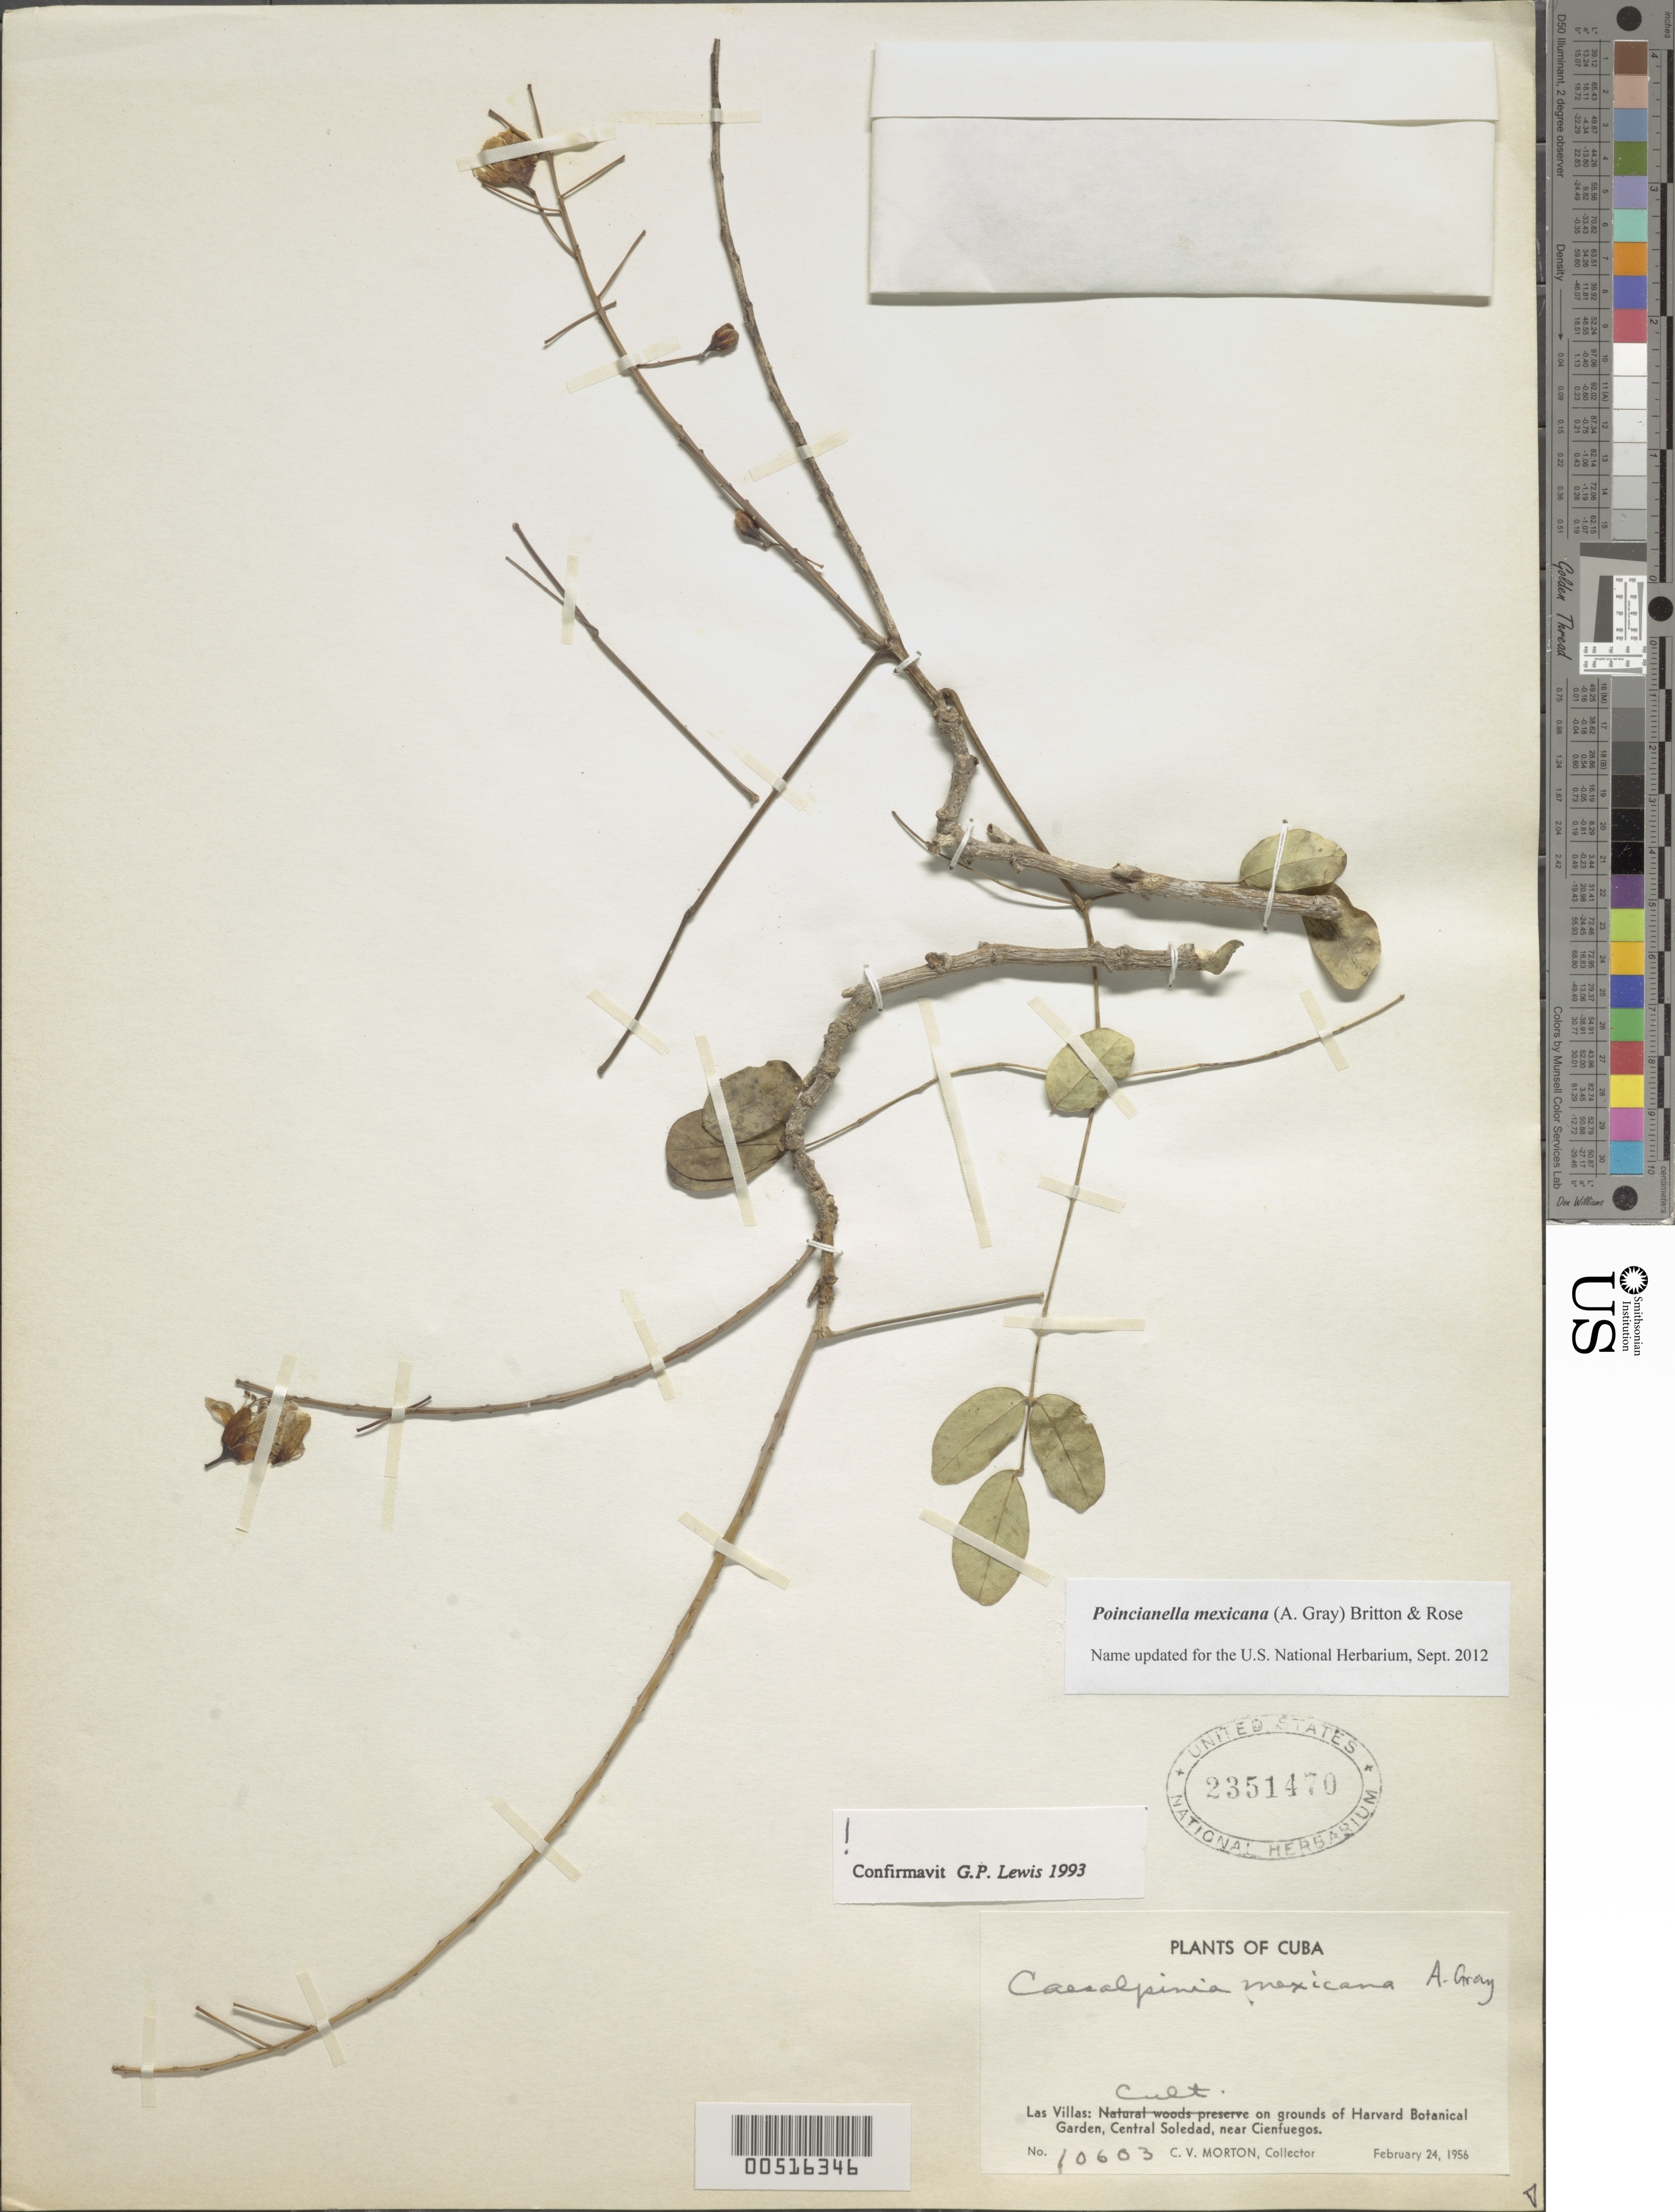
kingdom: Plantae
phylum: Tracheophyta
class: Magnoliopsida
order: Fabales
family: Fabaceae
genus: Erythrostemon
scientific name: Erythrostemon mexicanus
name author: (Rose) Gagnon & G.P. Lewis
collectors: C. V. Morton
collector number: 10603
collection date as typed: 24 Feb 1956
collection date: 1956-02-24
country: Cuba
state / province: Las Villas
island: Greater Antilles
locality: Harvard batanical garden, central soledad, near cienfuegos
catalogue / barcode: US 2351470